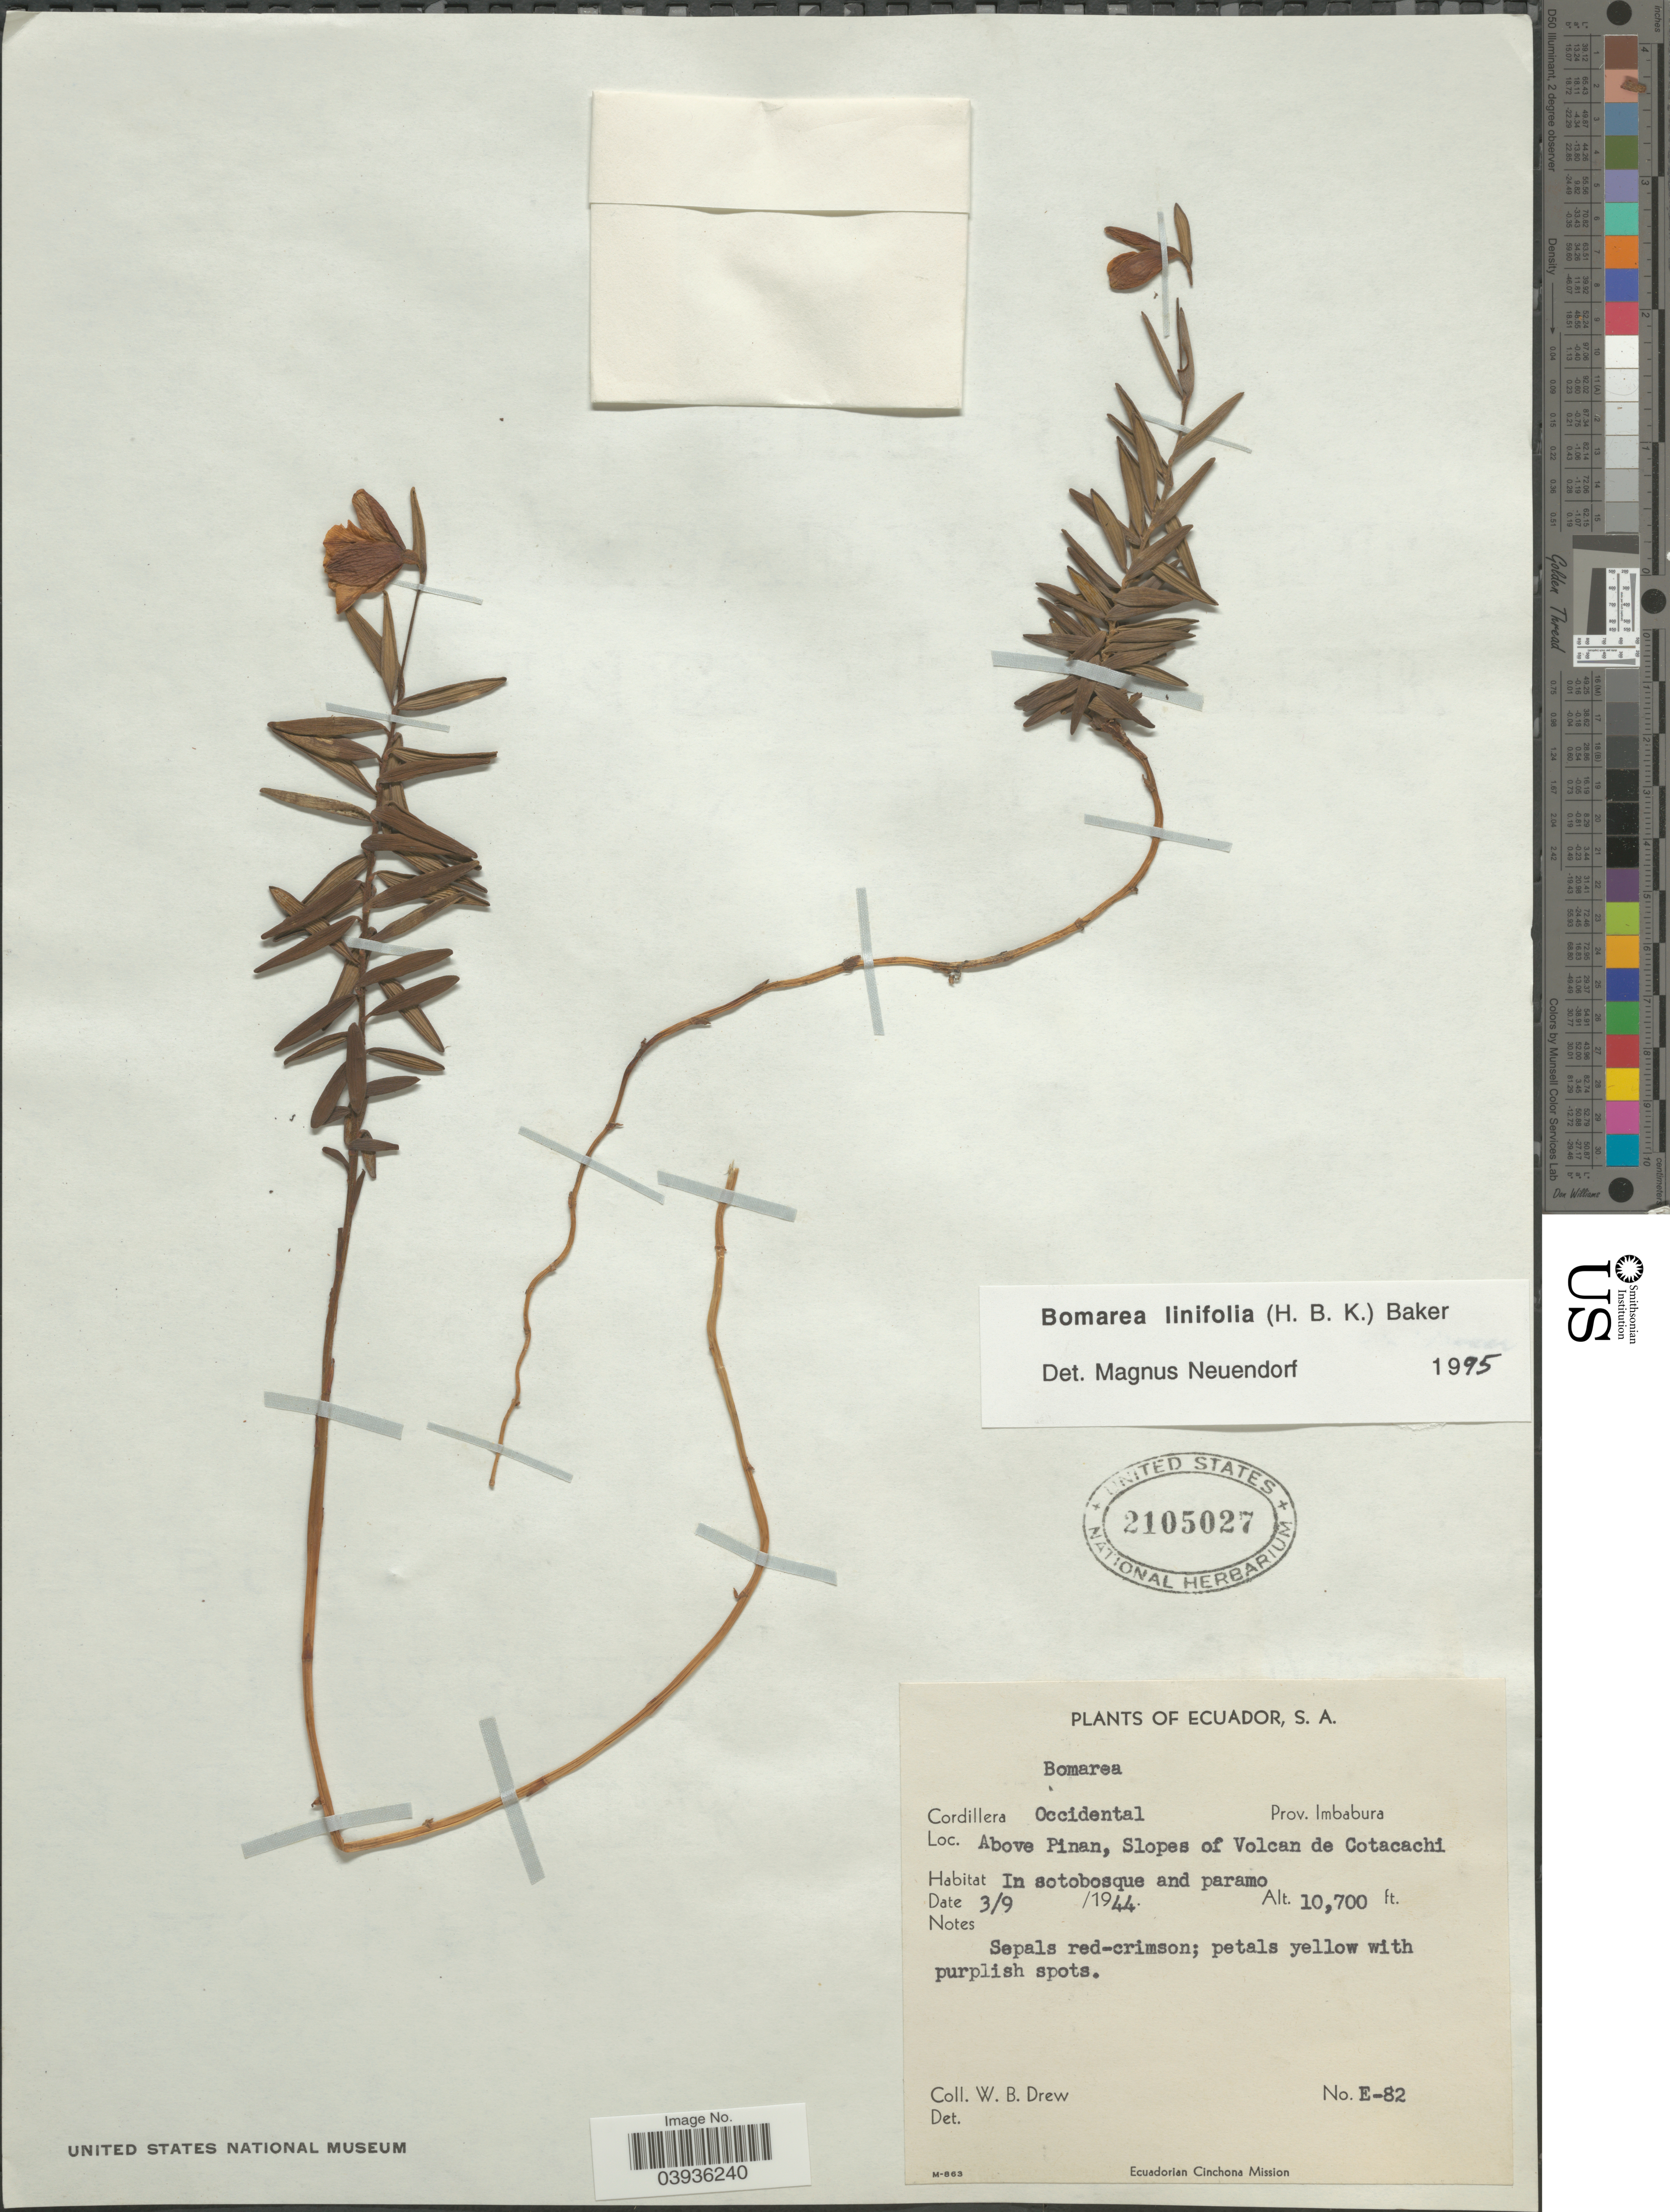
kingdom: Plantae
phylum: Tracheophyta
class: Liliopsida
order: Liliales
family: Alstroemeriaceae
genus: Bomarea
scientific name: Bomarea linifolia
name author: (Kunth) Baker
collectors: W. B. Drew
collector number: E-82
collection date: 1944-09-03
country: Ecuador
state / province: Imbabura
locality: Cordillera Occidental. Above Pinan, Slopes of Volcan de Cotacachi.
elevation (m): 3261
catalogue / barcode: US 2105027